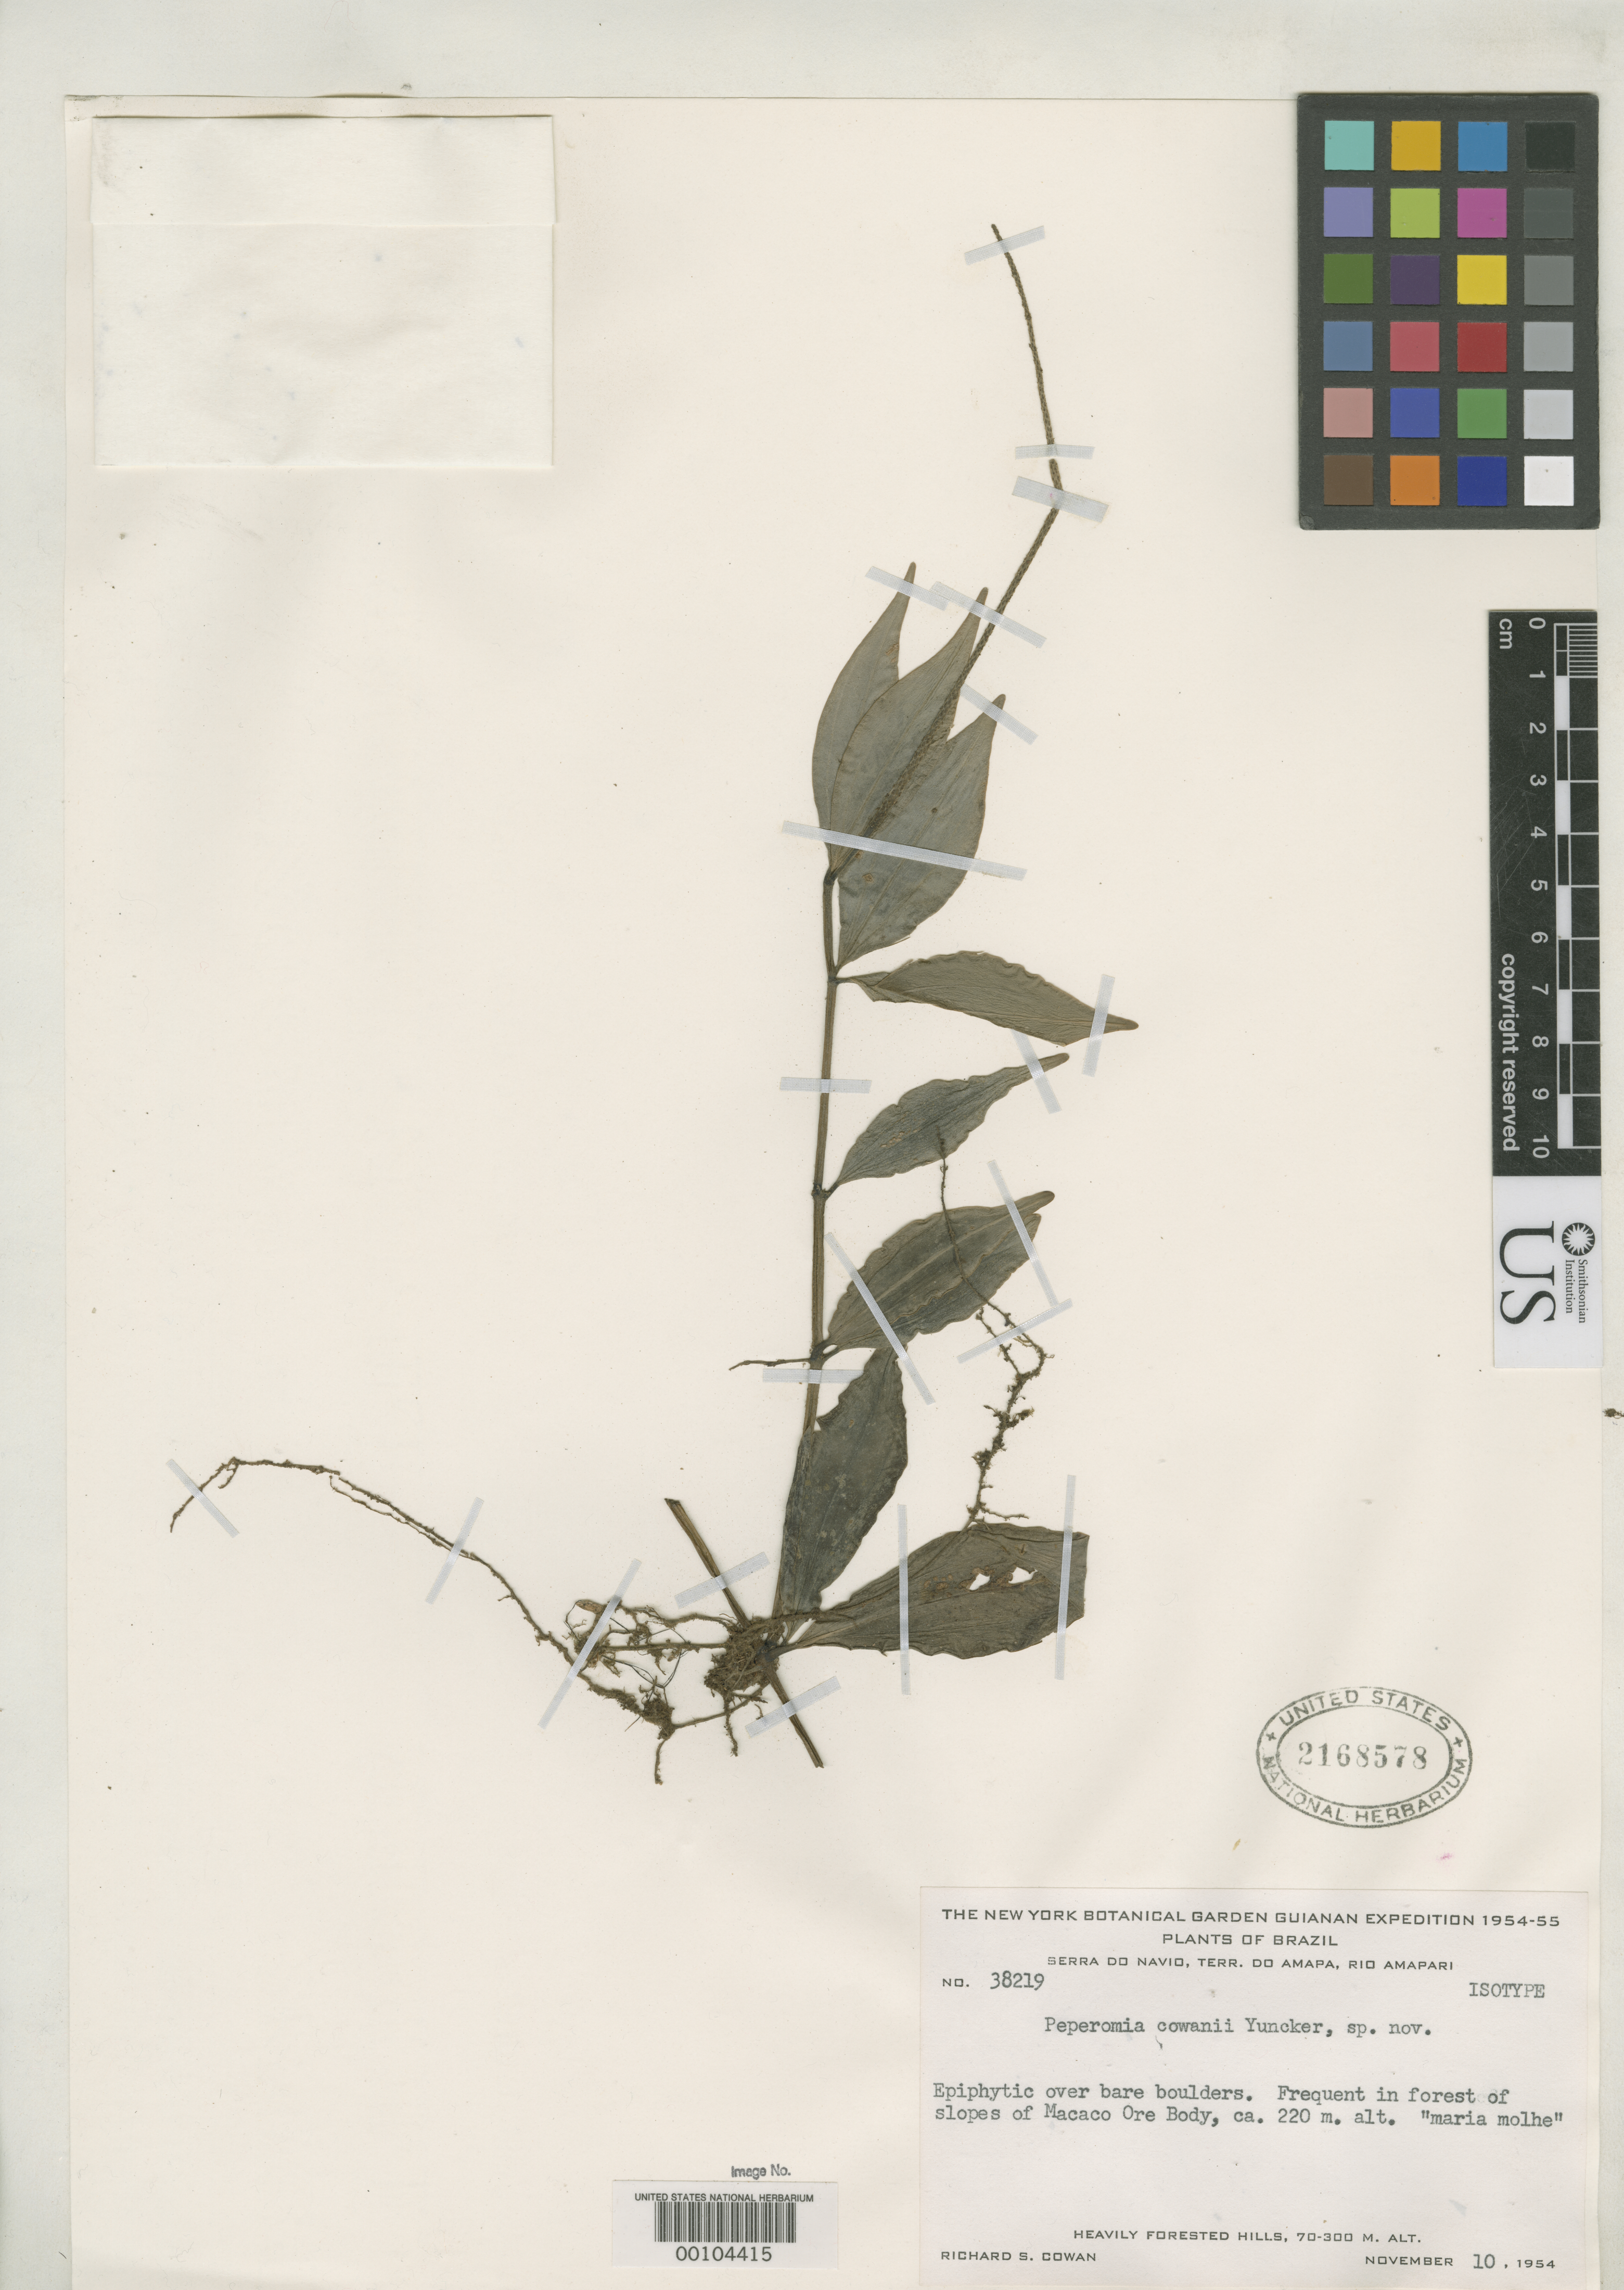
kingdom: Plantae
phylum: Tracheophyta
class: Magnoliopsida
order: Piperales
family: Piperaceae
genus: Peperomia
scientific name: Peperomia cowanii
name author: Yunck.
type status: Isotype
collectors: R. S. Cowan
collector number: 38219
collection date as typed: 10 Nov 1954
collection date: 1954-11-10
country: Brazil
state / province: Amapá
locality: Rio Amapari, Macaco Ore body.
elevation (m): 200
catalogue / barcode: US 2168578